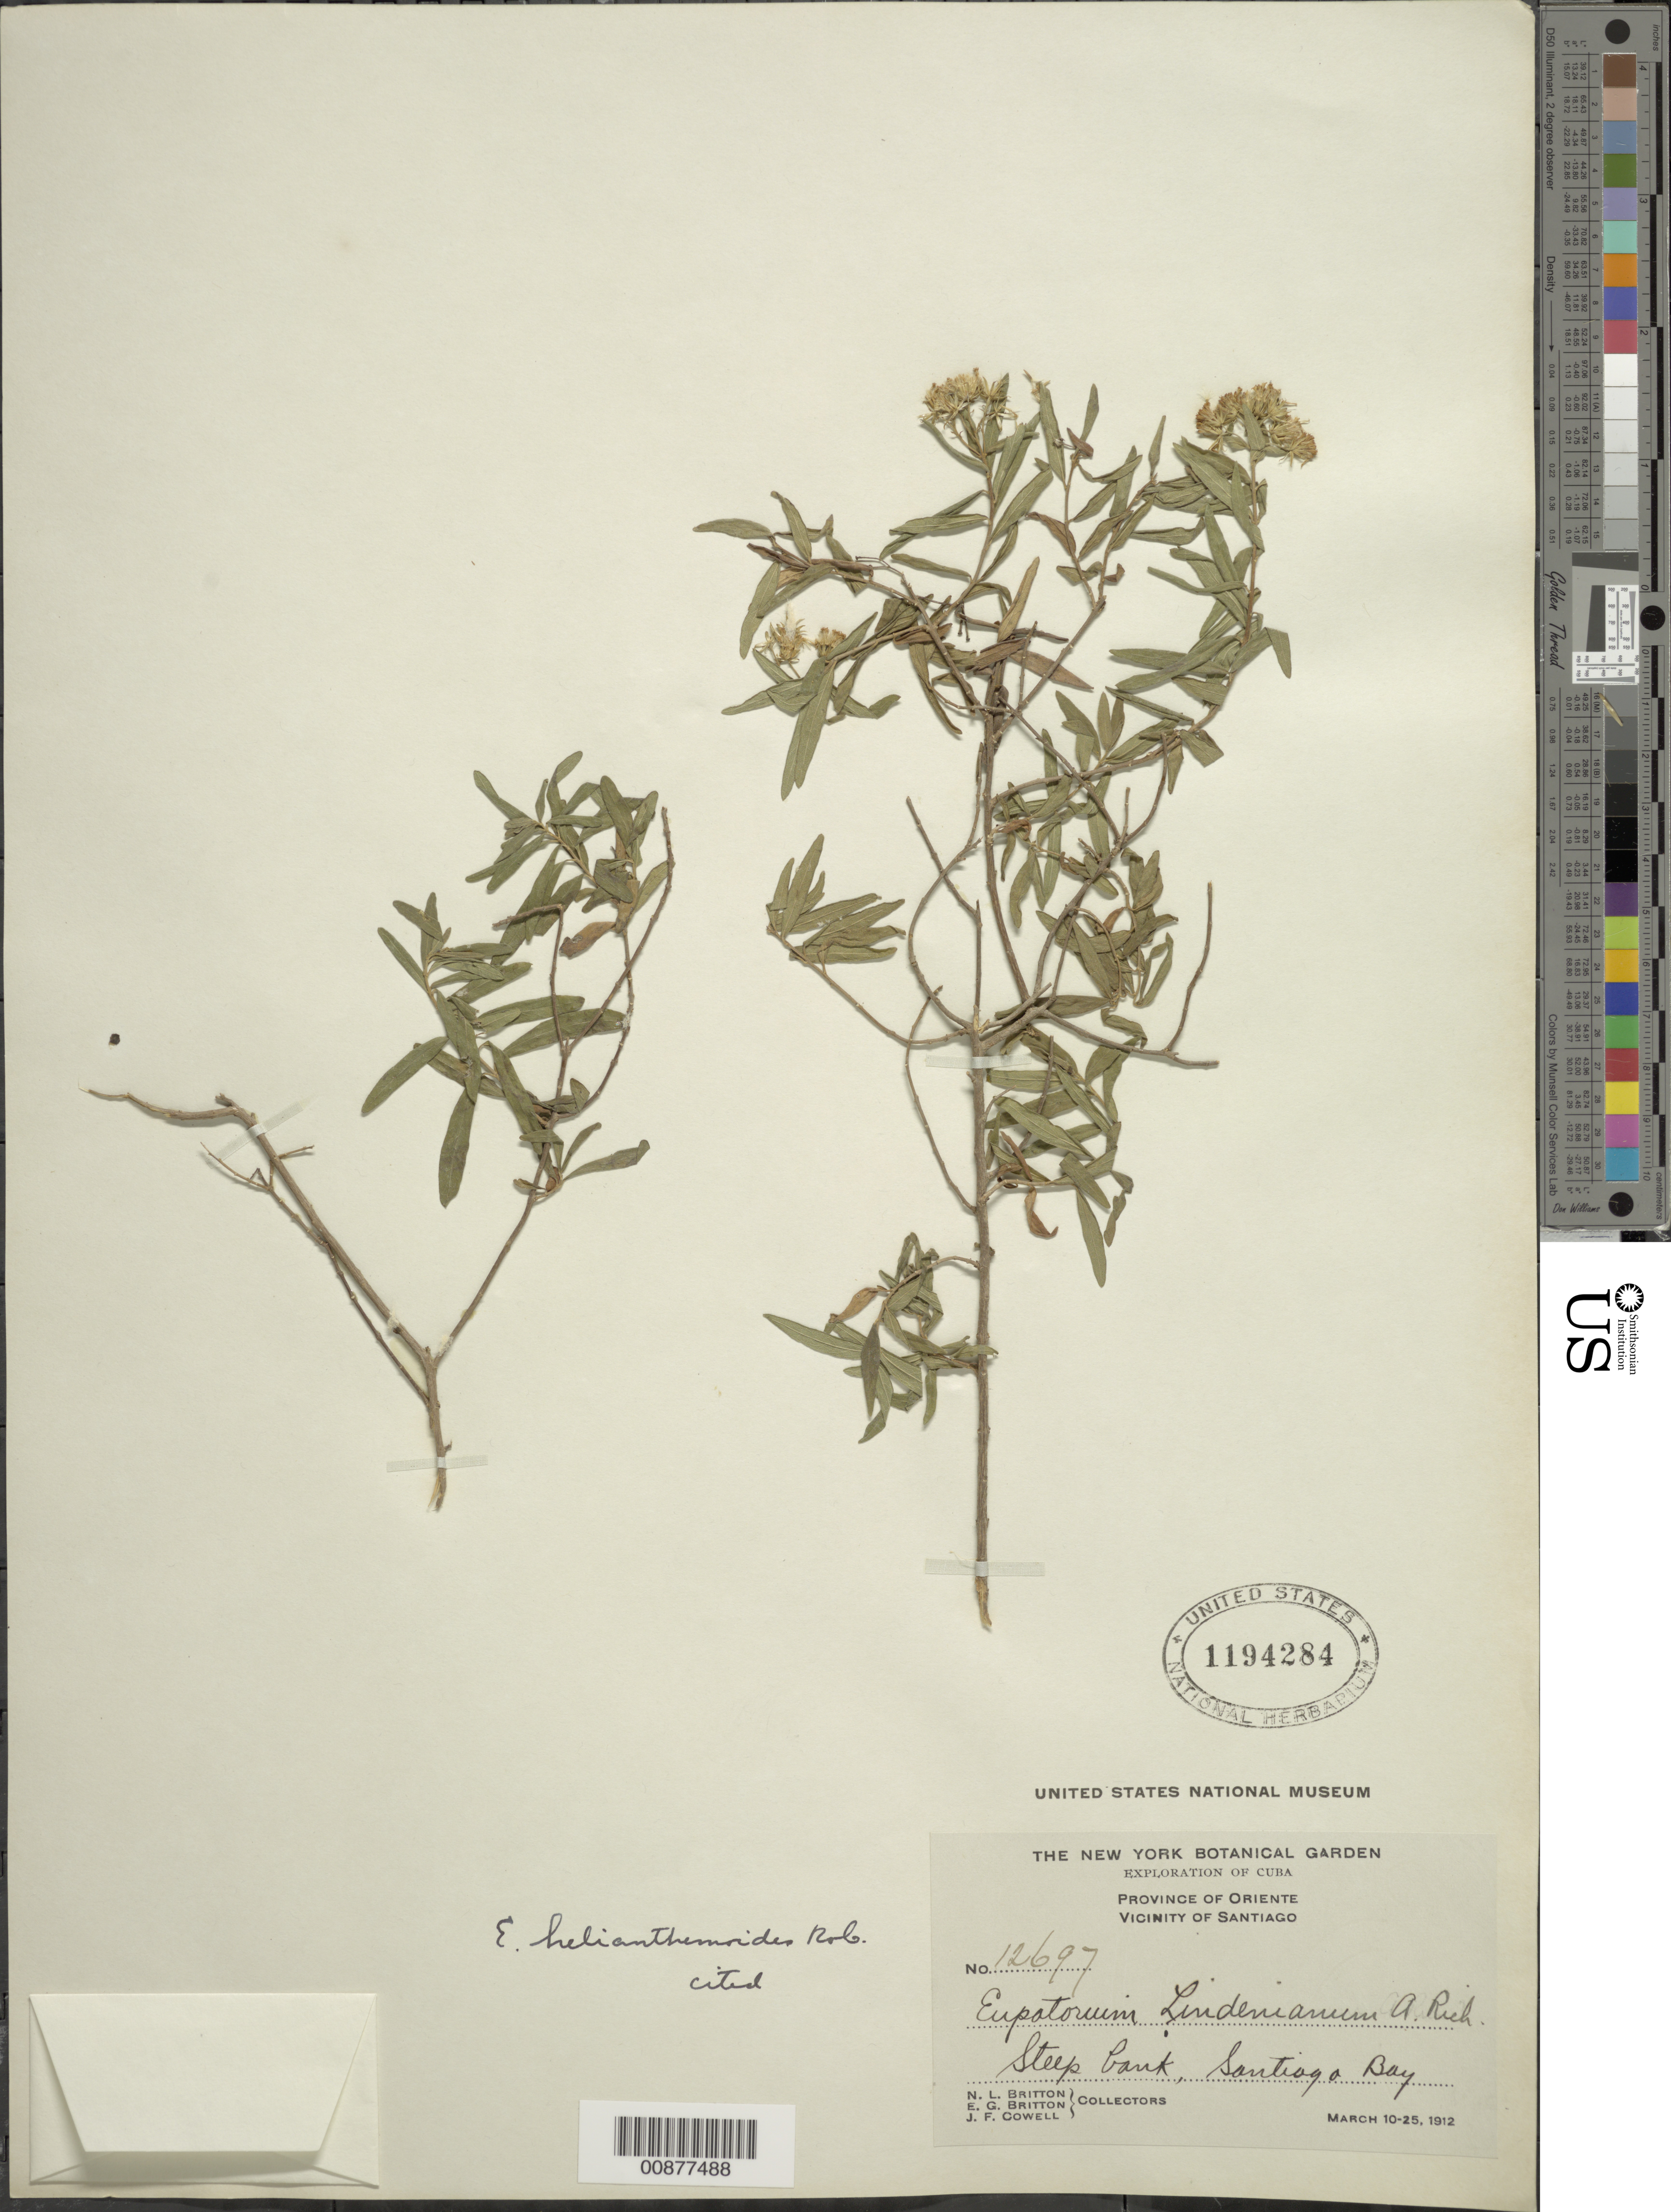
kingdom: Plantae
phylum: Tracheophyta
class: Magnoliopsida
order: Asterales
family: Asteraceae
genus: Koanophyllon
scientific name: Koanophyllon helianthemoides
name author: (B.L. Rob.) R.M. King & H. Rob.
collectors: N. Britton, E. G. Britton & J. F. Cowell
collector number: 12697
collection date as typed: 10 Mar 1912 to 25 Mar 1912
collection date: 1912-03-10/1912-03-25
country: Cuba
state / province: Oriente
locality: Santiago Bay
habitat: Steep bank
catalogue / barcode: US 1194284